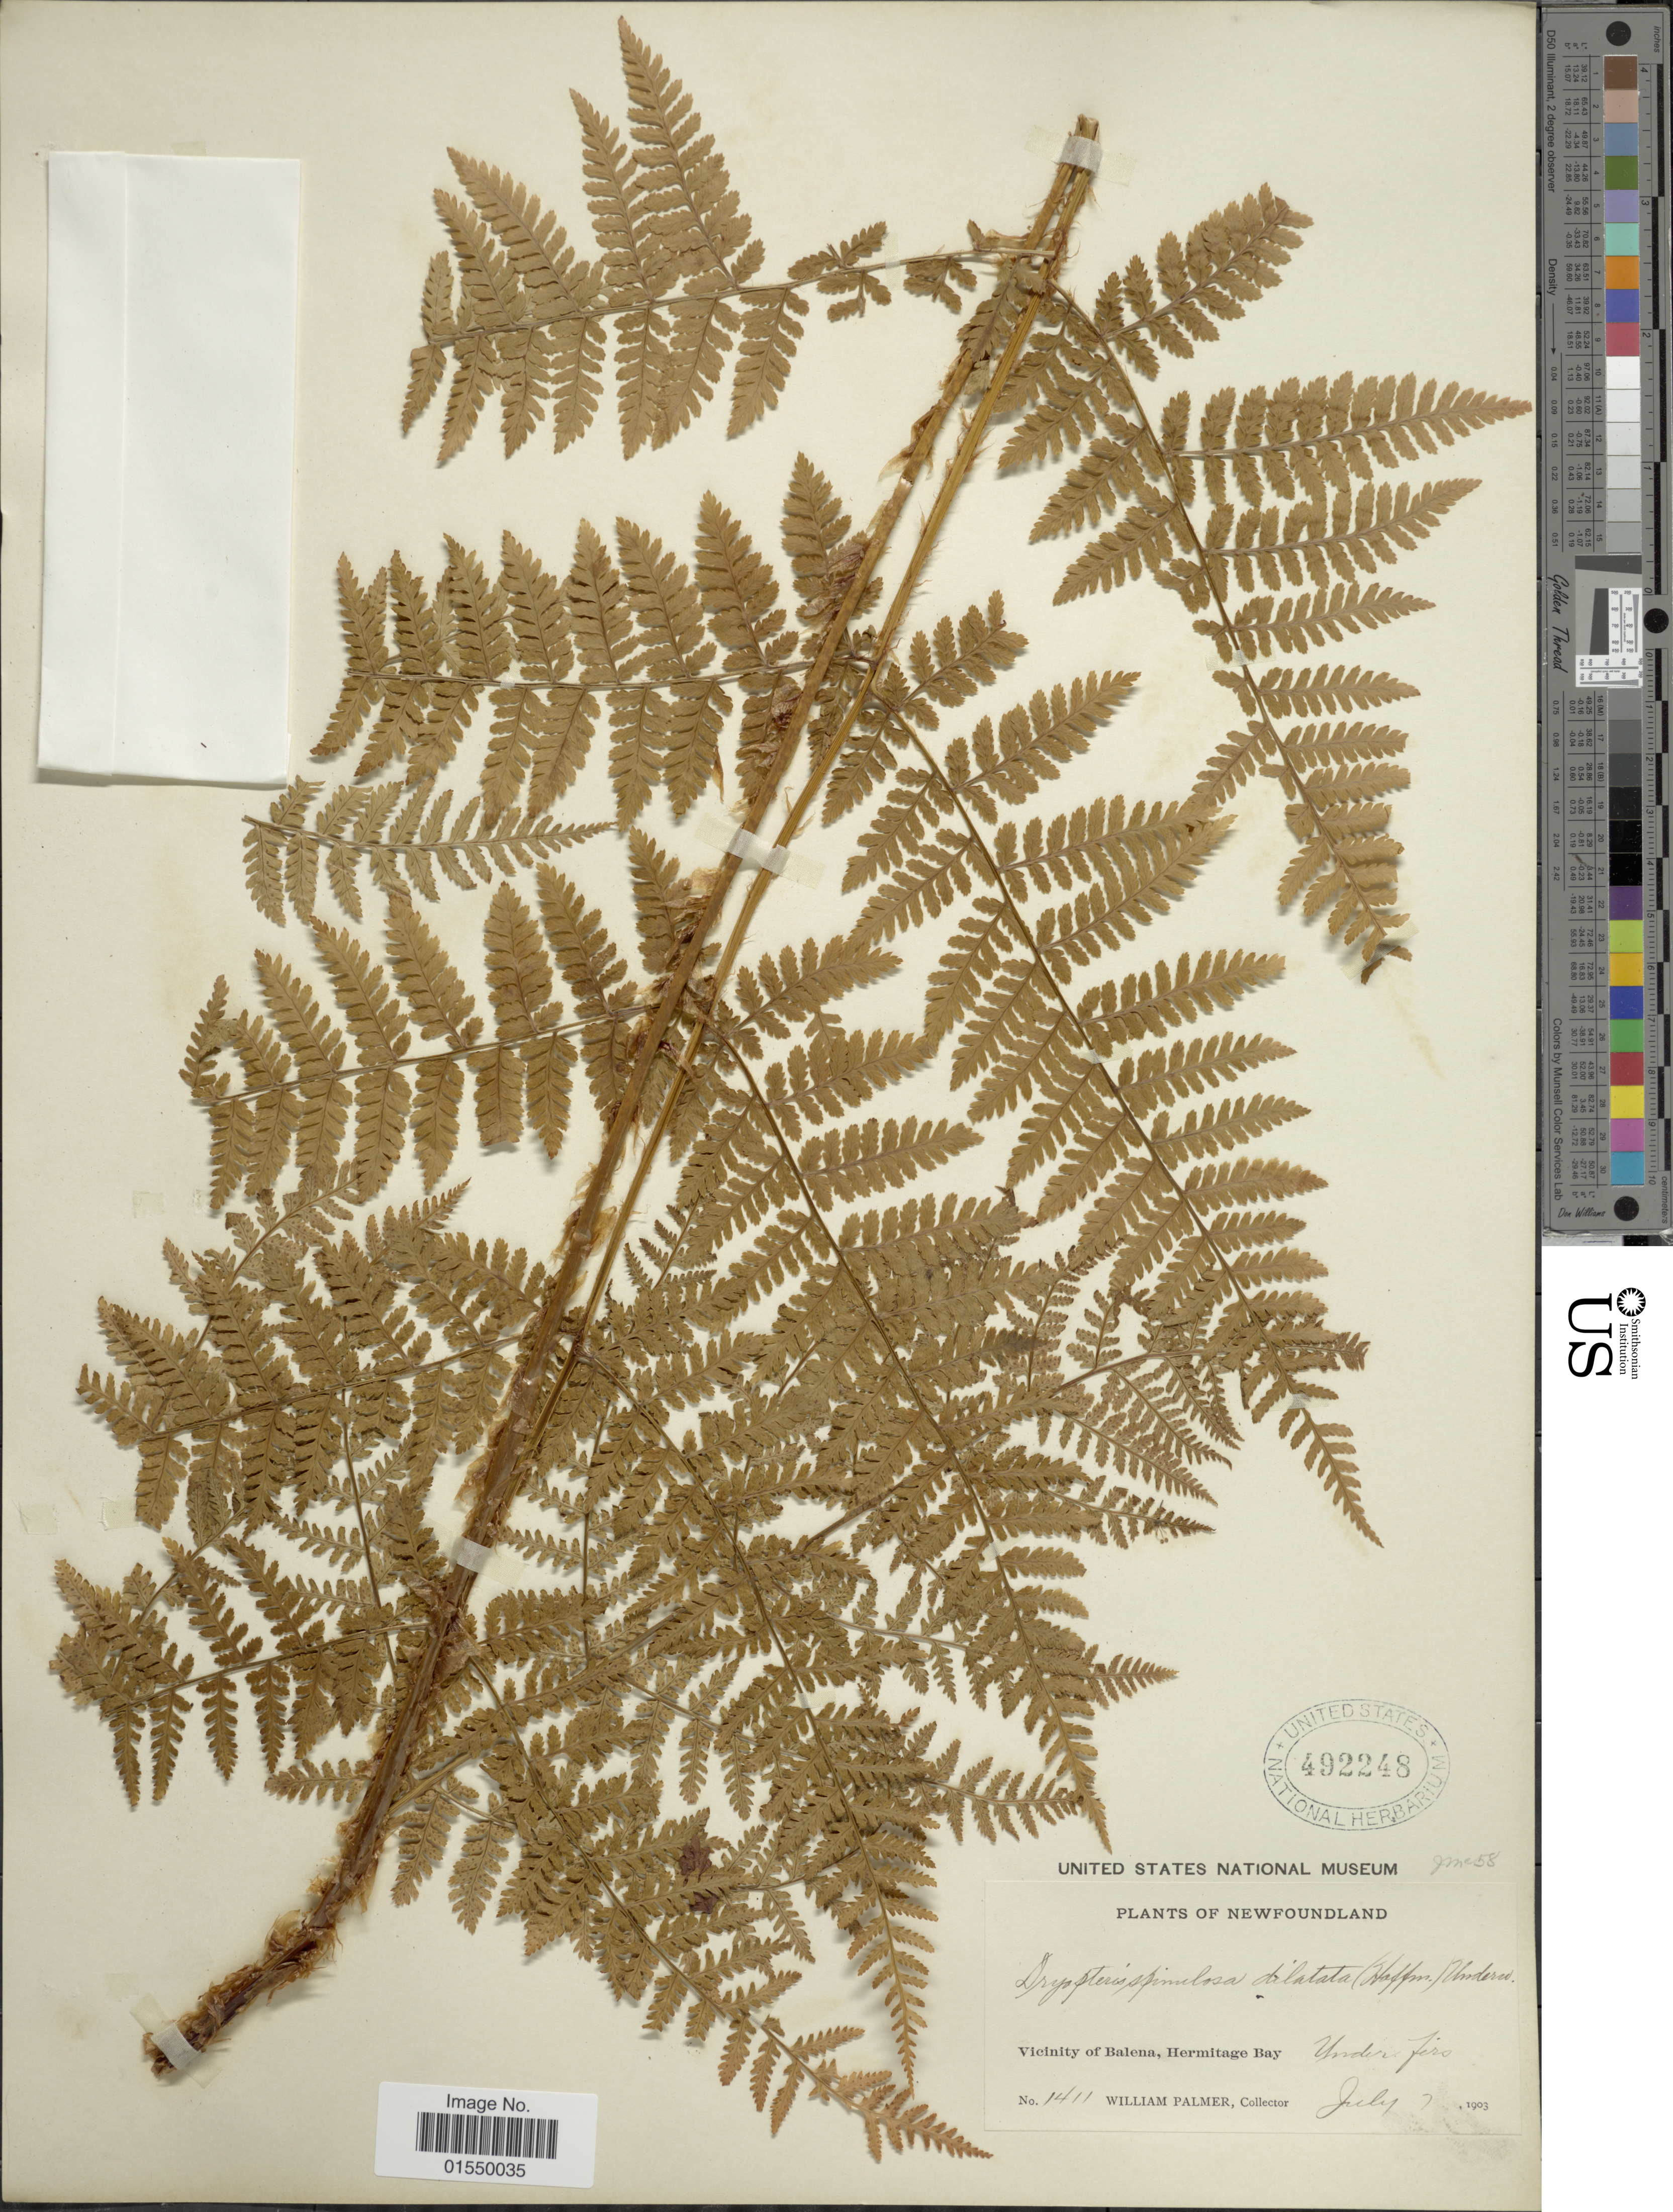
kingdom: Plantae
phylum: Tracheophyta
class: Polypodiopsida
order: Polypodiales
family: Dryopteridaceae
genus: Dryopteris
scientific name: Dryopteris campyloptera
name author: Clarkson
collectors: W. Palmer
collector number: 1411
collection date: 1903-07-07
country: Canada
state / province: Newfoundland and Labrador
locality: Vicinity of Balena, Hermitage Bay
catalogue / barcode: US 492248